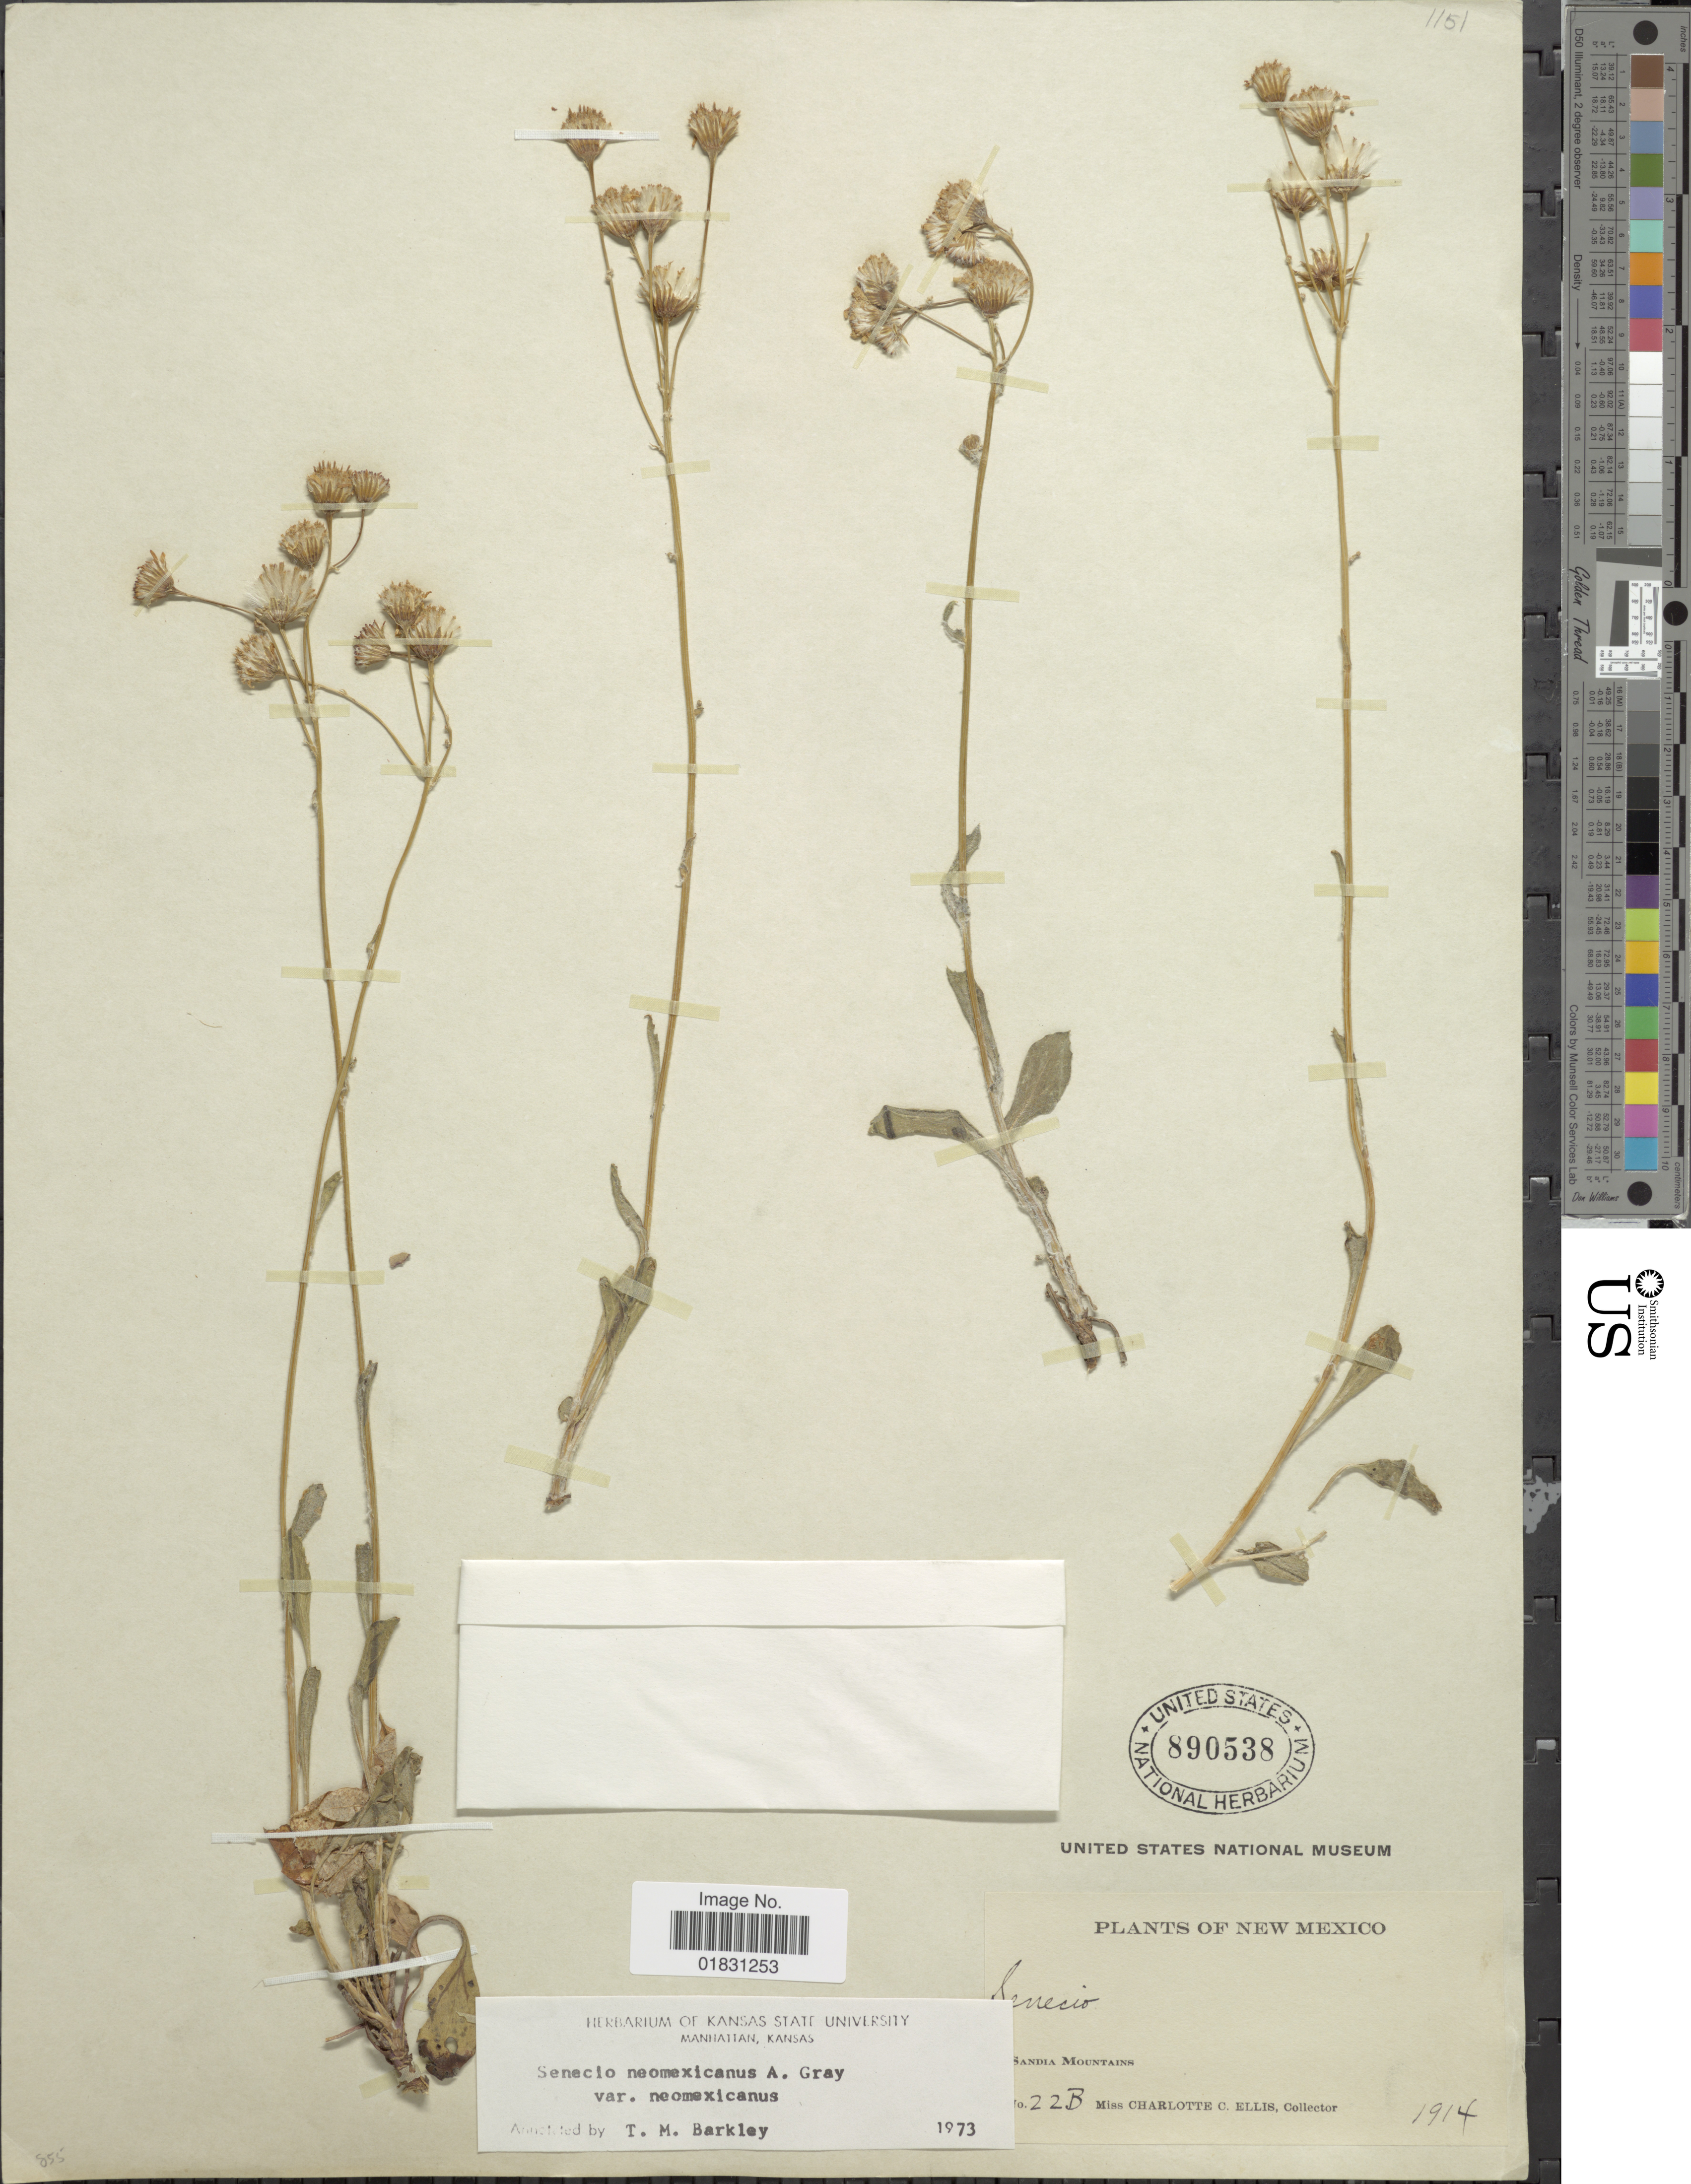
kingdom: Plantae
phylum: Tracheophyta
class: Magnoliopsida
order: Asterales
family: Asteraceae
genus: Packera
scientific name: Packera neomexicana var. neomexicana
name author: (A. Gray) W.A. Weber & Á. Löve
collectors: C. C. Ellis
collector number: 22B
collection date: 1914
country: United States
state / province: New Mexico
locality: Sandia Mountains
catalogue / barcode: US 890538